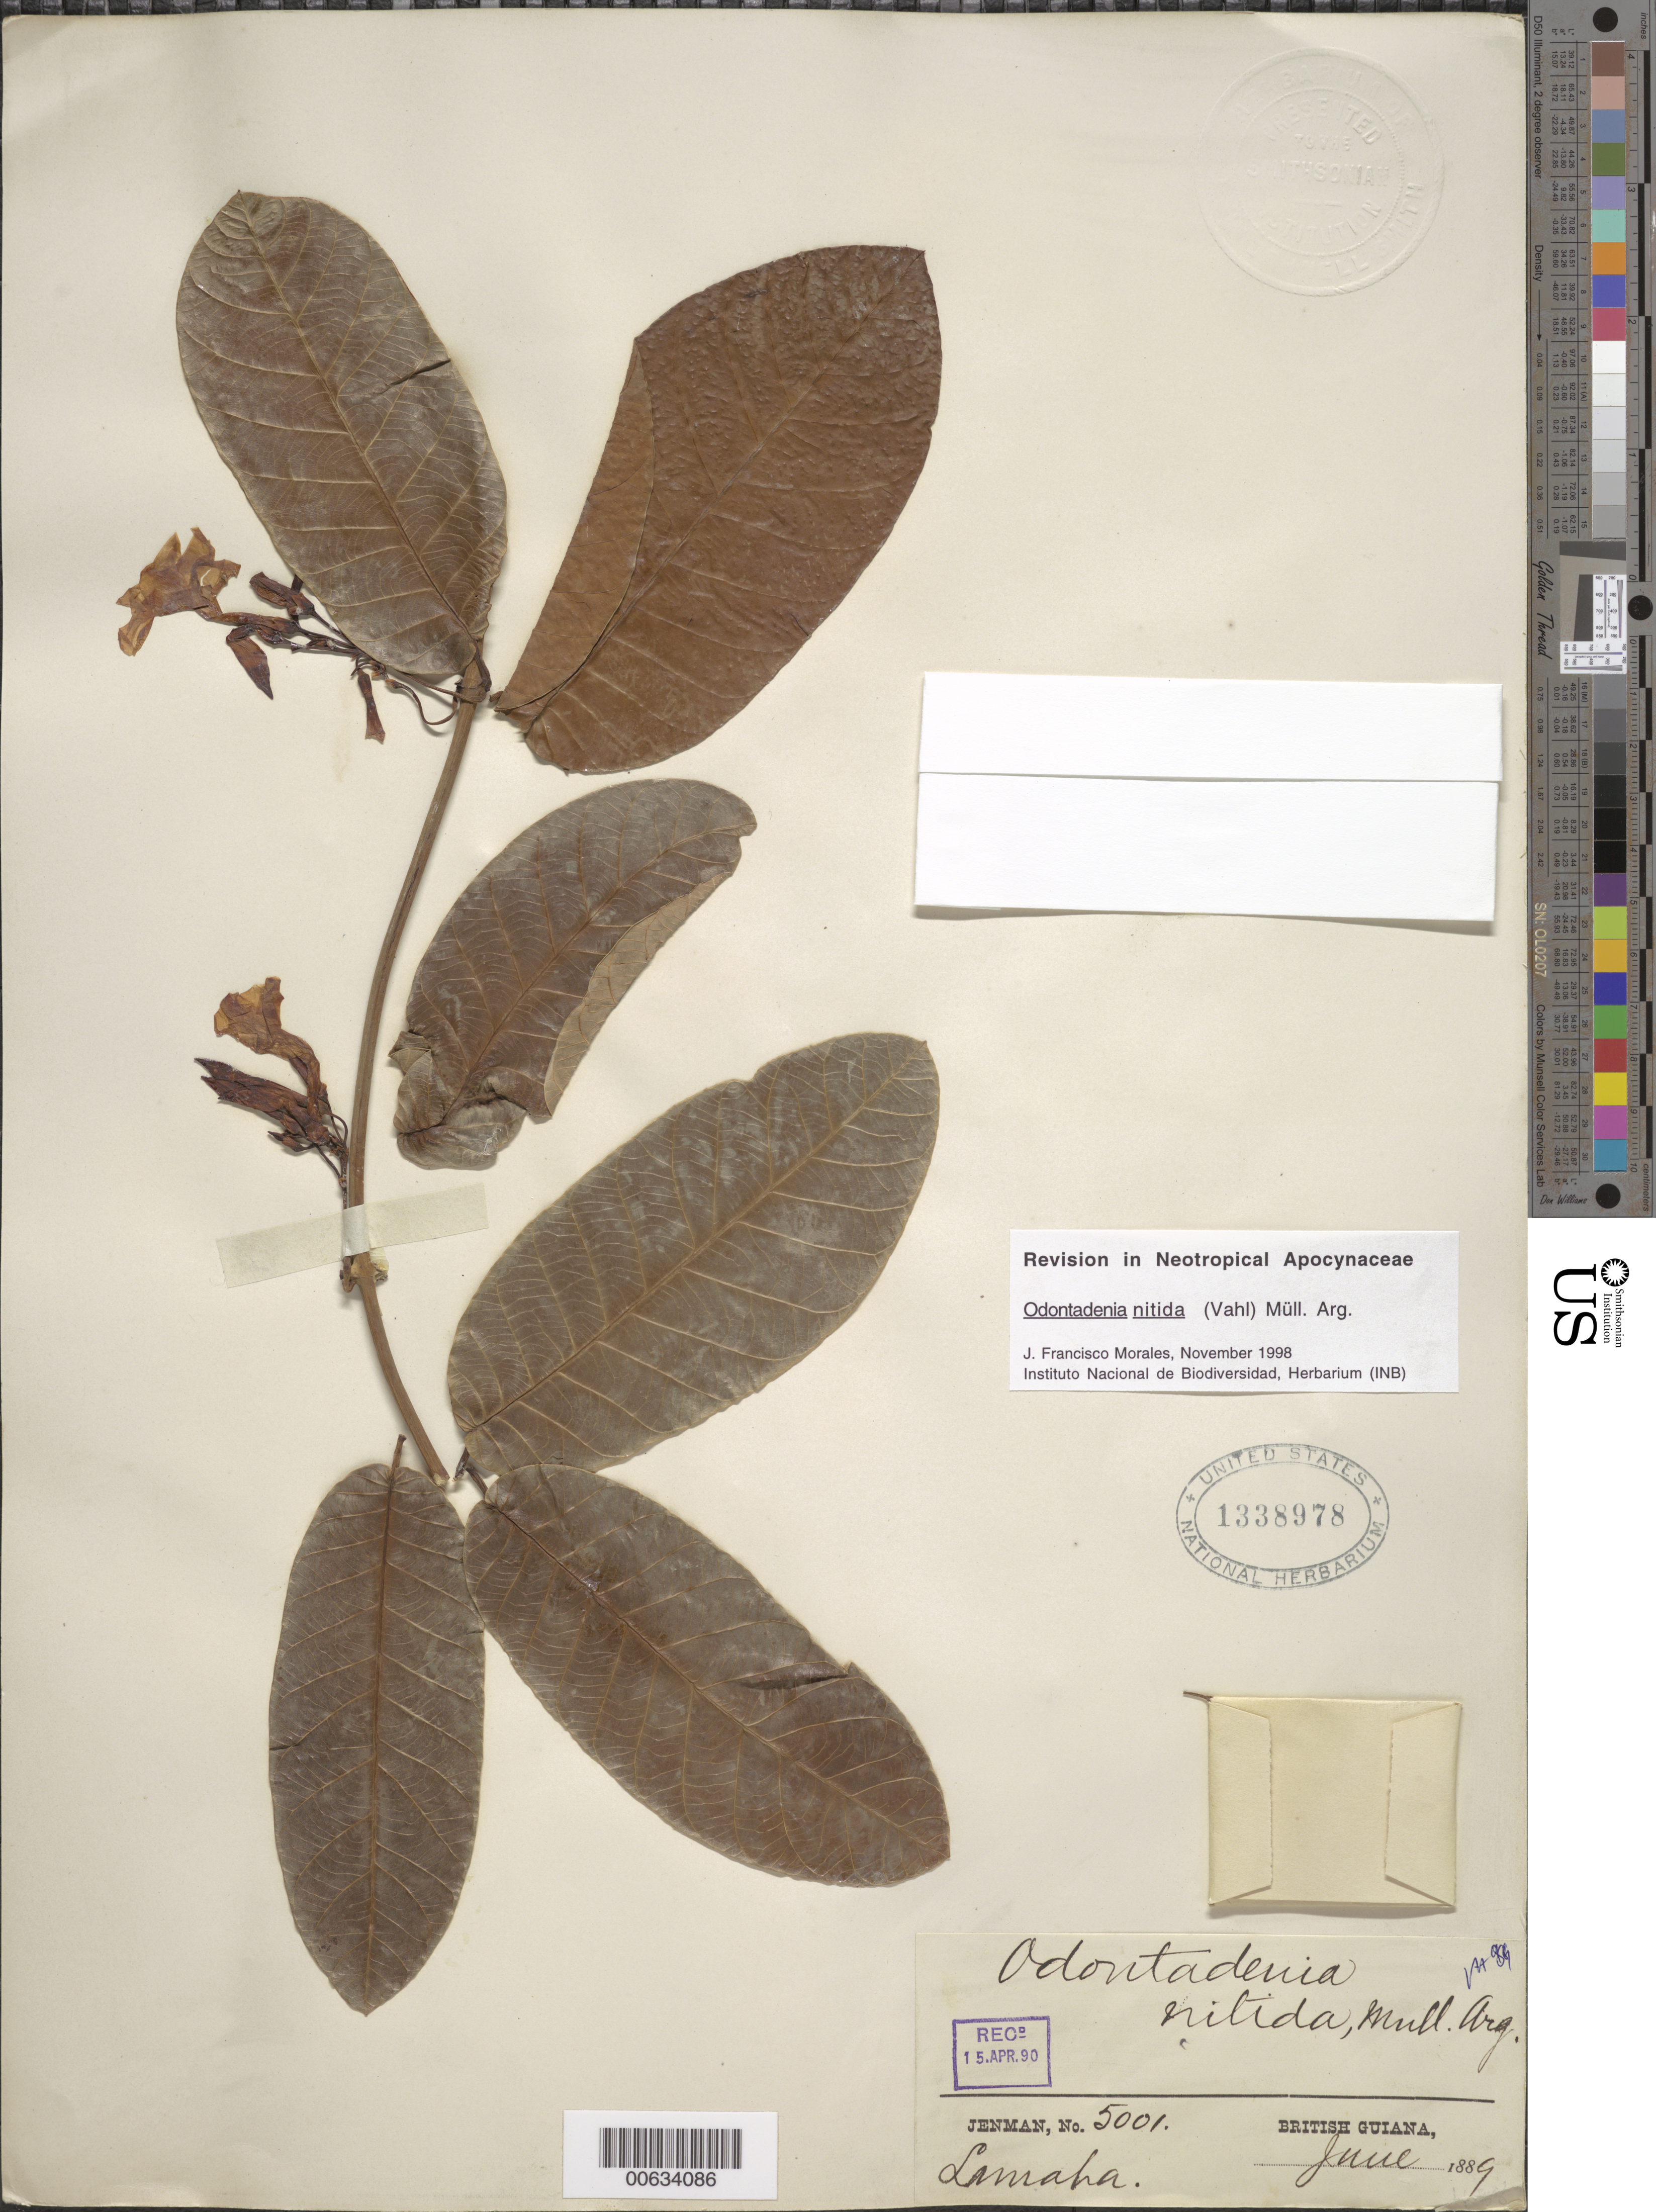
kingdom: Plantae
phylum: Tracheophyta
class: Magnoliopsida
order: Gentianales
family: Apocynaceae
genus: Odontadenia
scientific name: Odontadenia nitida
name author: (Vahl) Müll. Arg.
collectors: -. Jenman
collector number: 5001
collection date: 1889-06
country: Guyana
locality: Lamaha. British Guiana.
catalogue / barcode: US 1338978